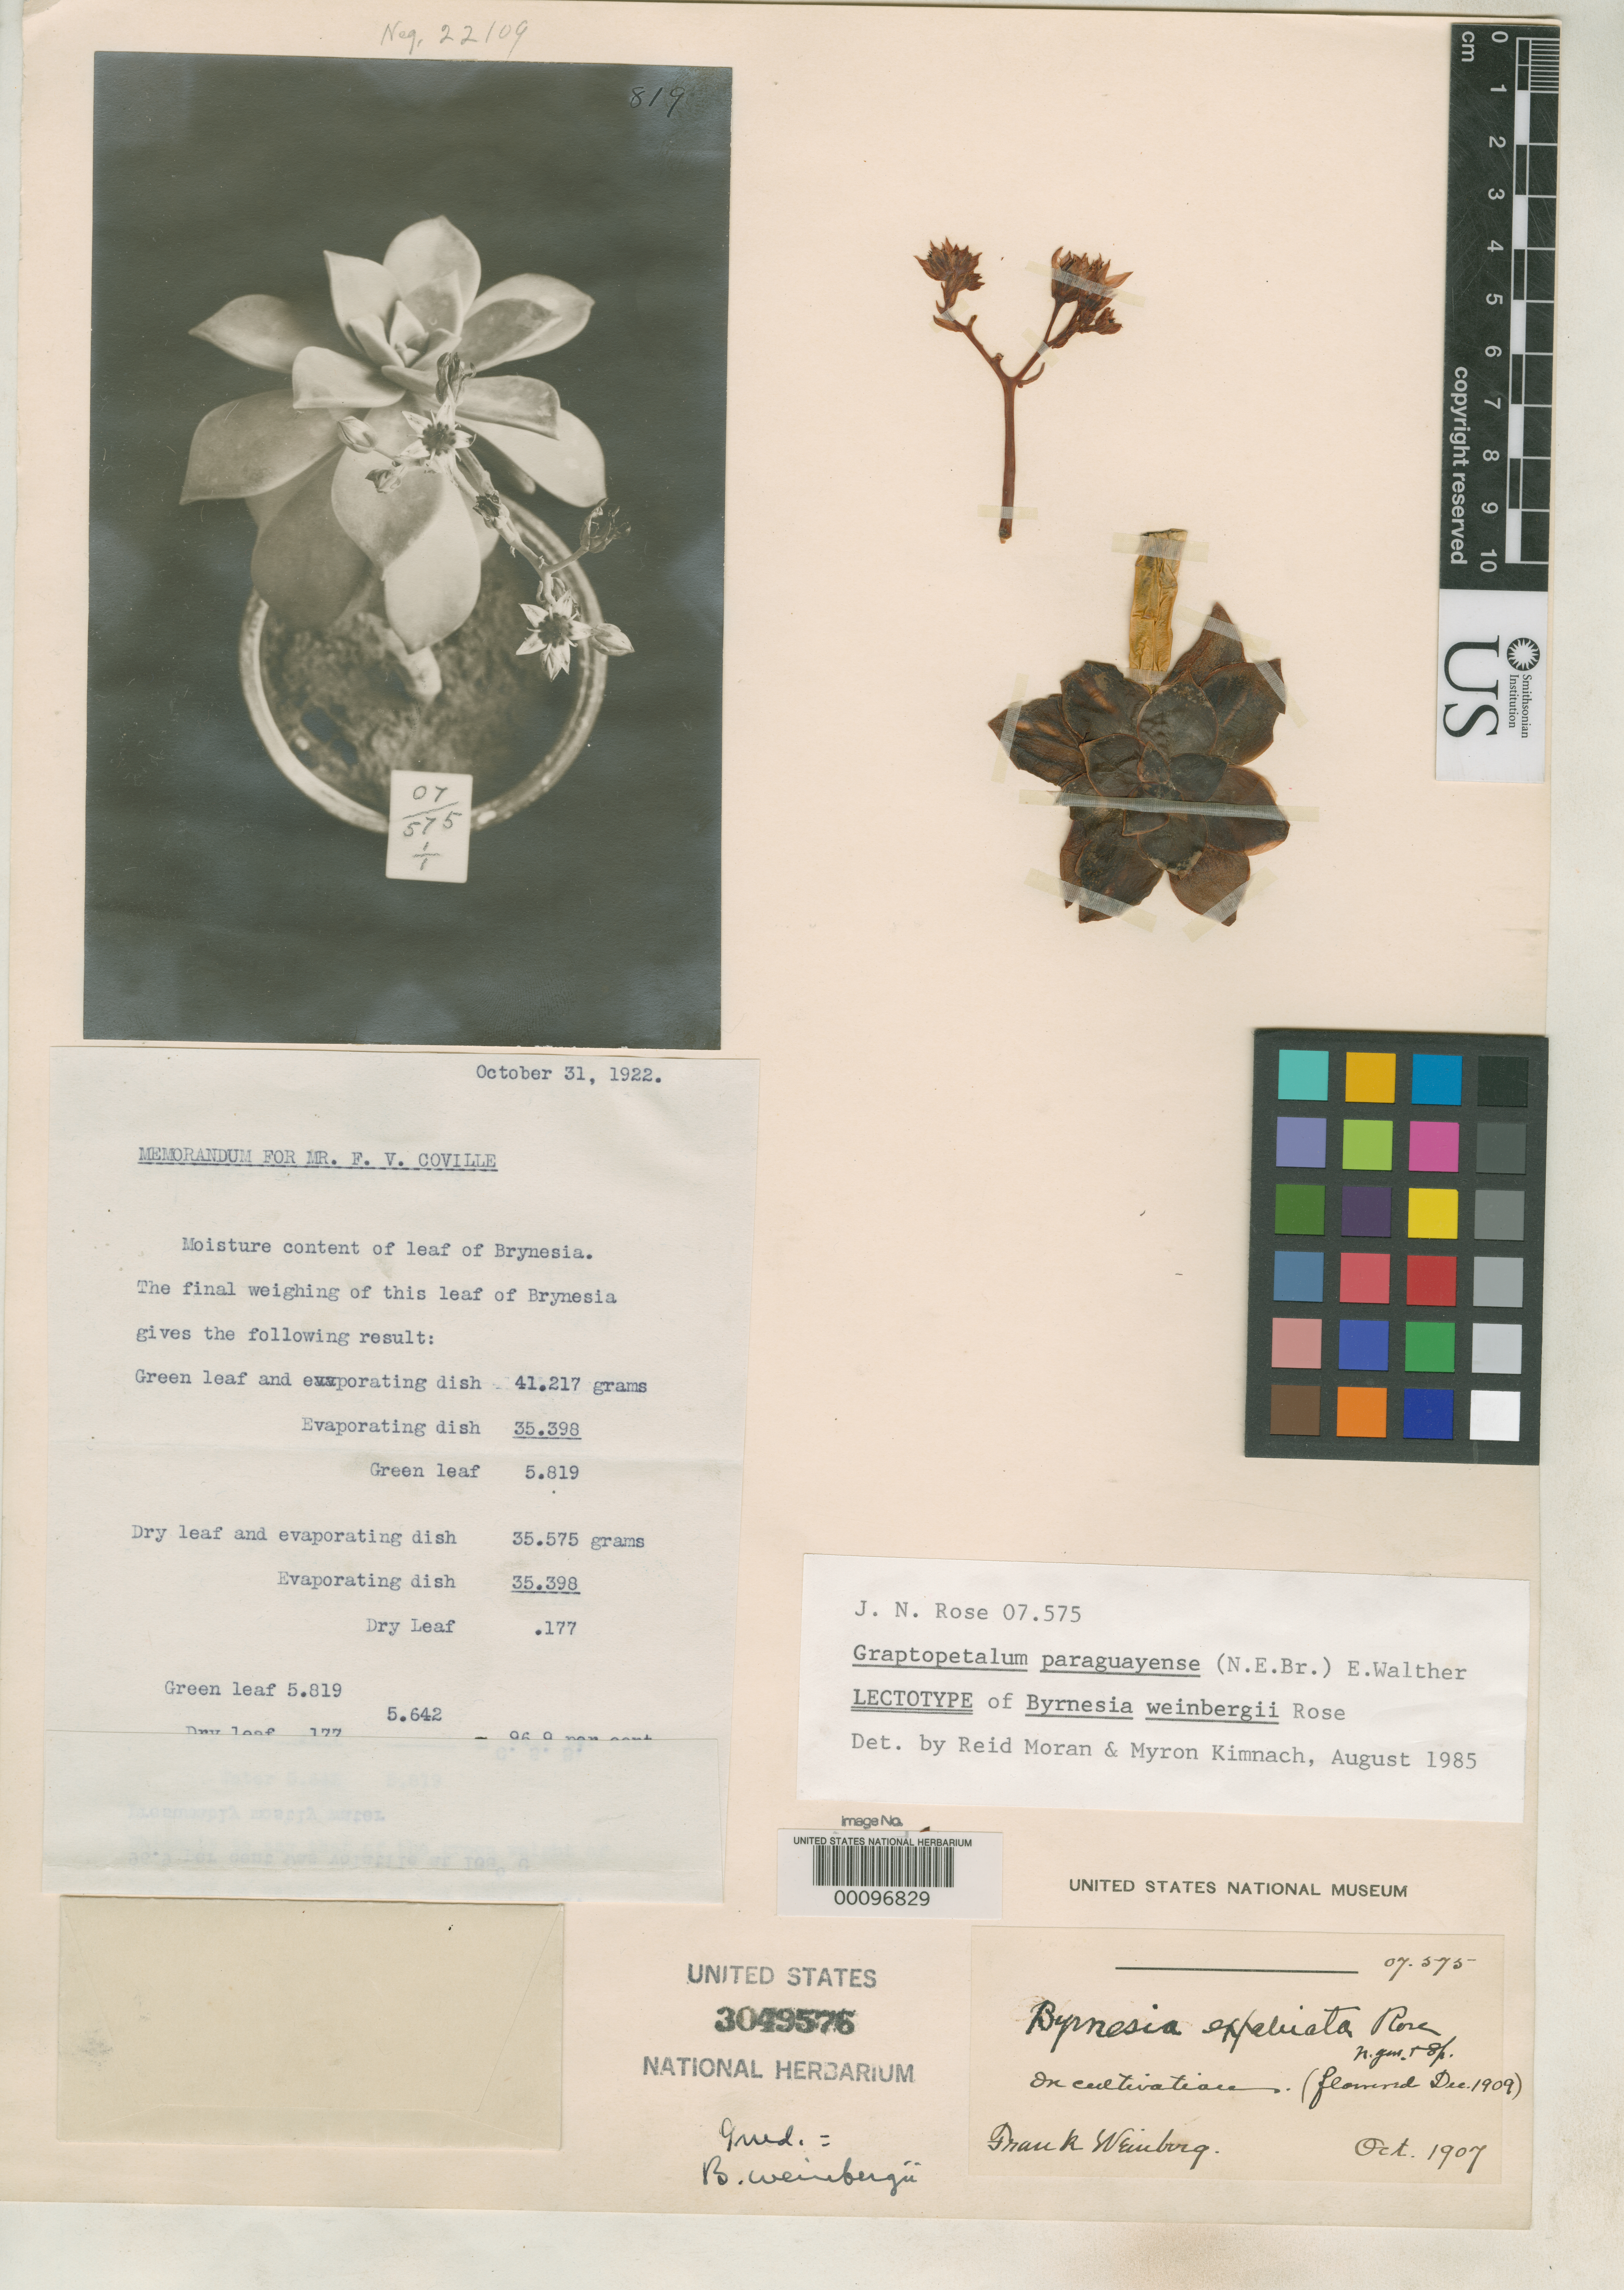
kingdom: Plantae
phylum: Tracheophyta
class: Magnoliopsida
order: Saxifragales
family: Crassulaceae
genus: Byrnesia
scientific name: Byrnesia weinbergii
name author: Rose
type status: Type Collection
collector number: Rose 7575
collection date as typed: Oct 1907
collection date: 1907-10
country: Paraguay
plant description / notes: Annotated as "lectotype" by Moran & Kimnach (1985)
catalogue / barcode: US 3049576